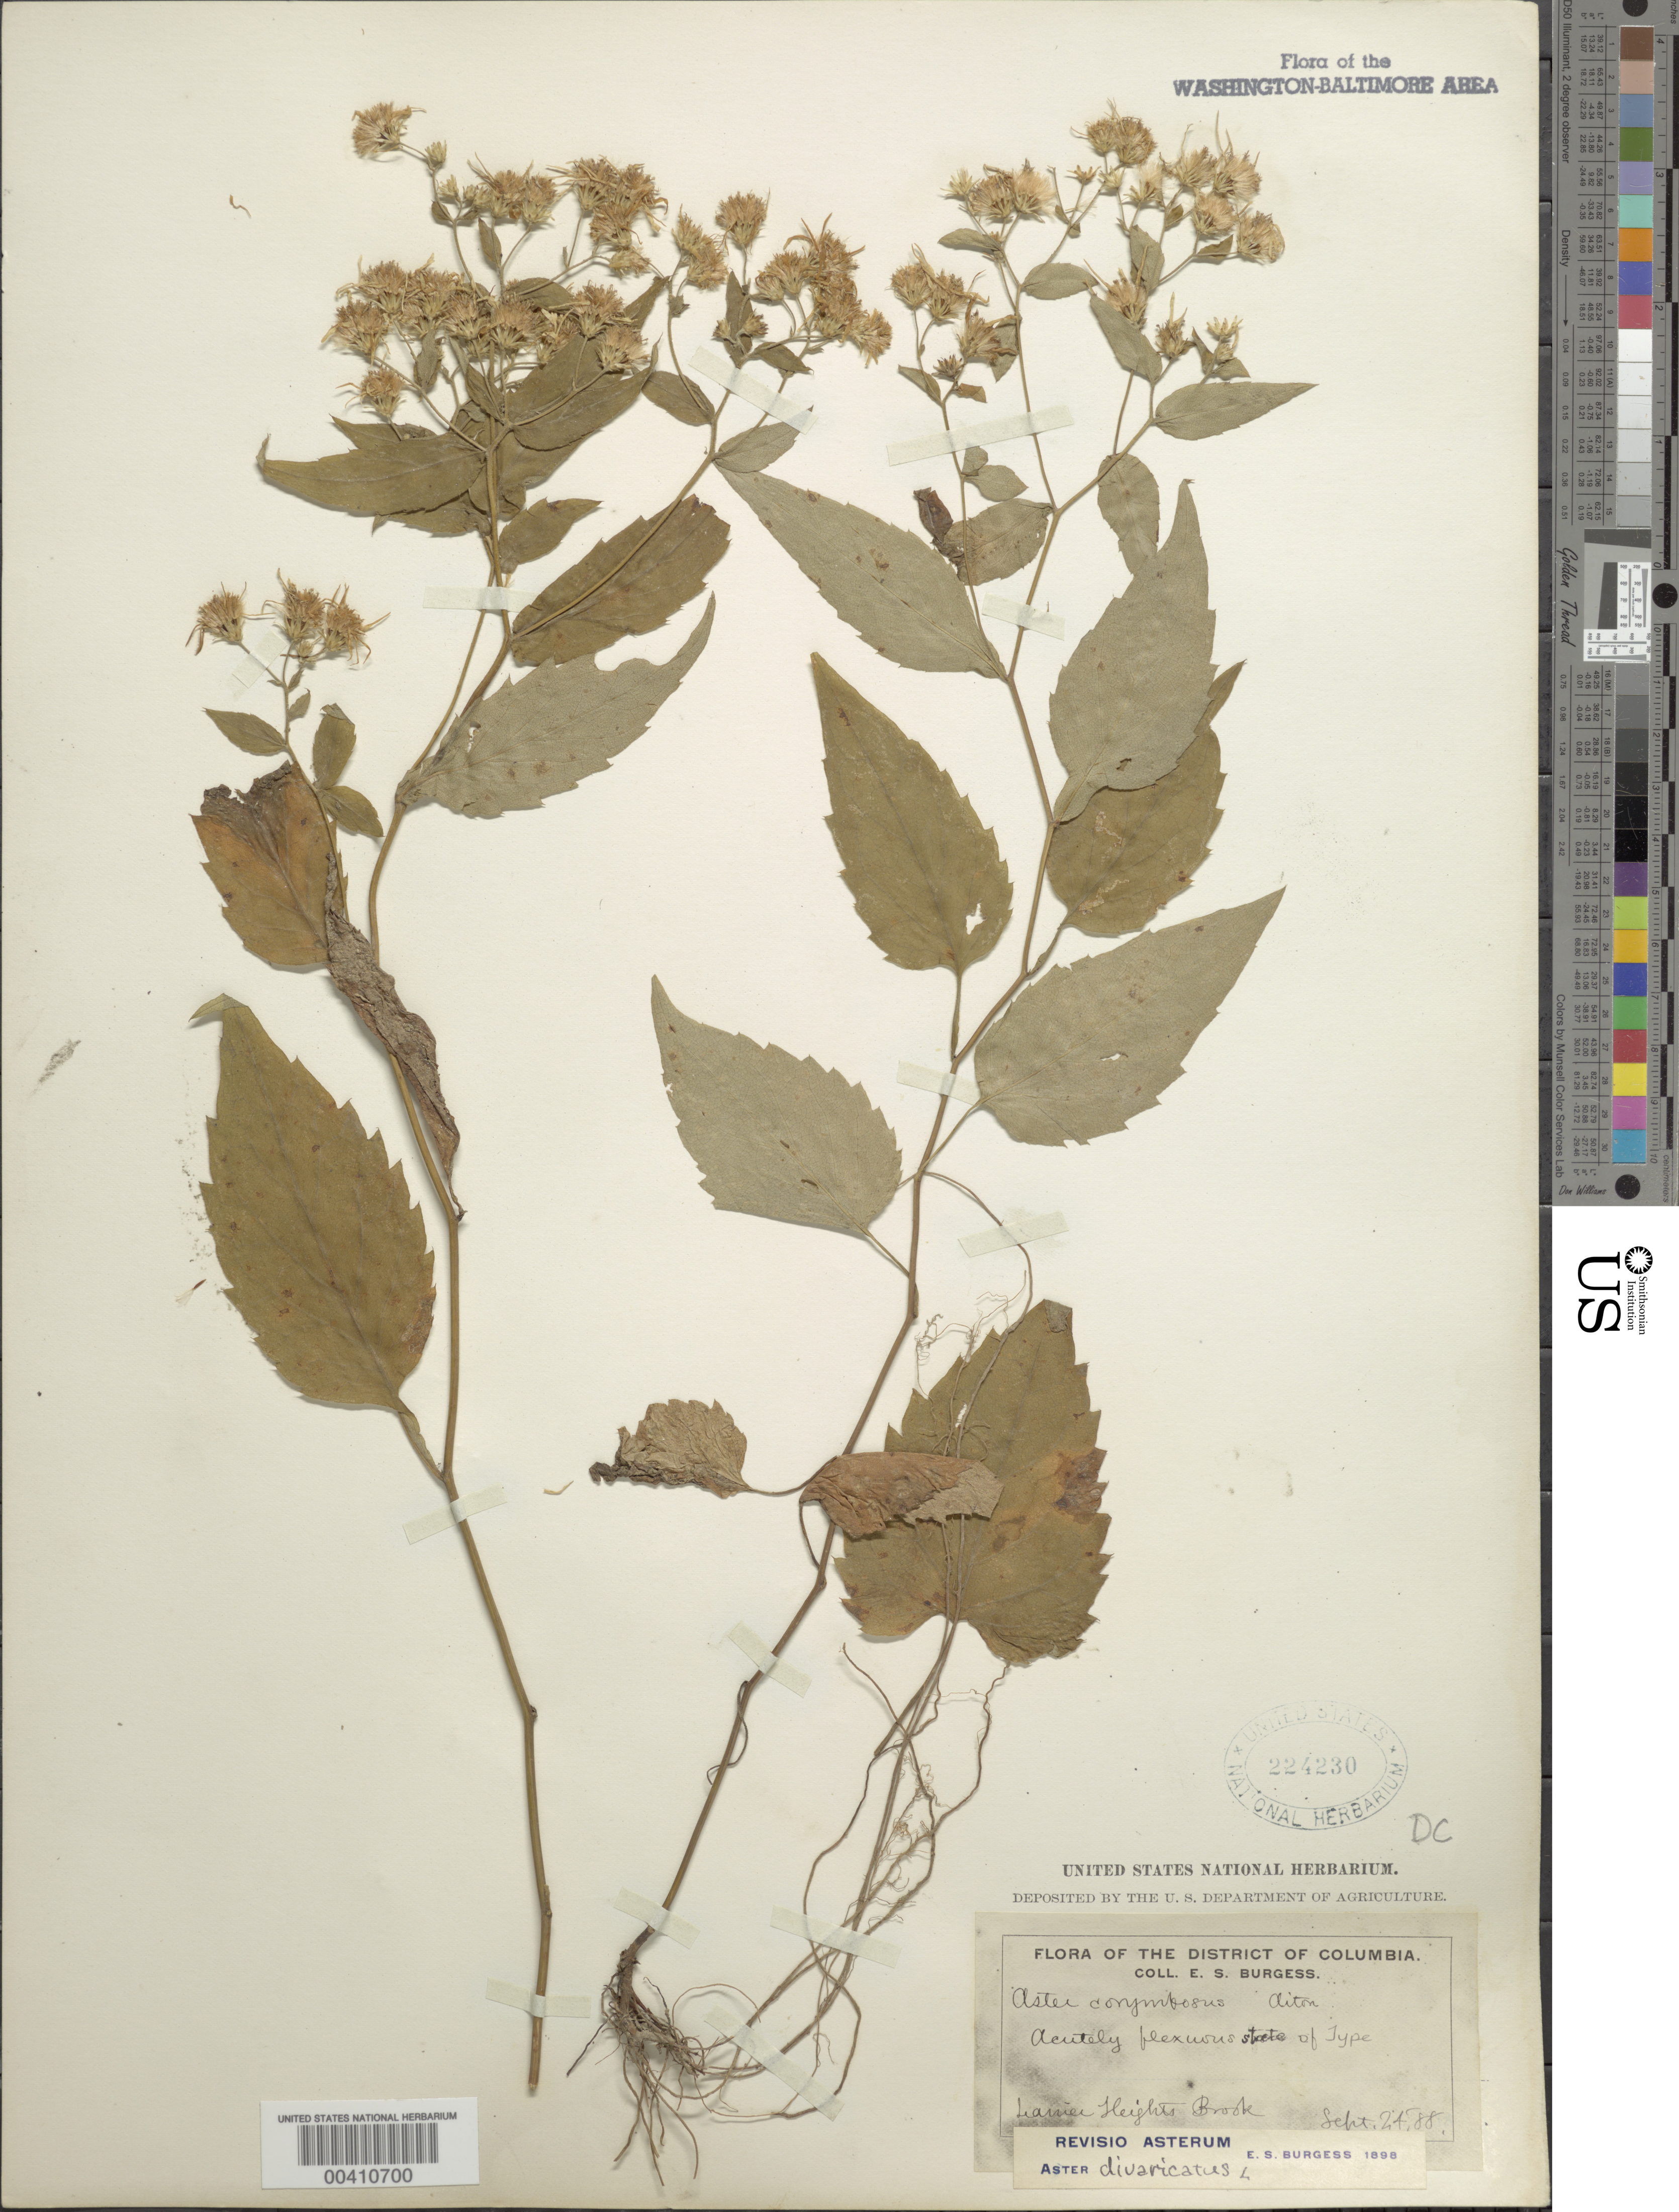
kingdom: Plantae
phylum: Tracheophyta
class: Magnoliopsida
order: Asterales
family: Asteraceae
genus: Eurybia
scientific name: Eurybia divaricata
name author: (L.) G.L. Nesom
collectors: E. Burgess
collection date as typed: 24 Sep 1888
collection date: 1888-09-24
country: United States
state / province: District of Columbia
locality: Lanier Heights Brook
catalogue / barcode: US 224230